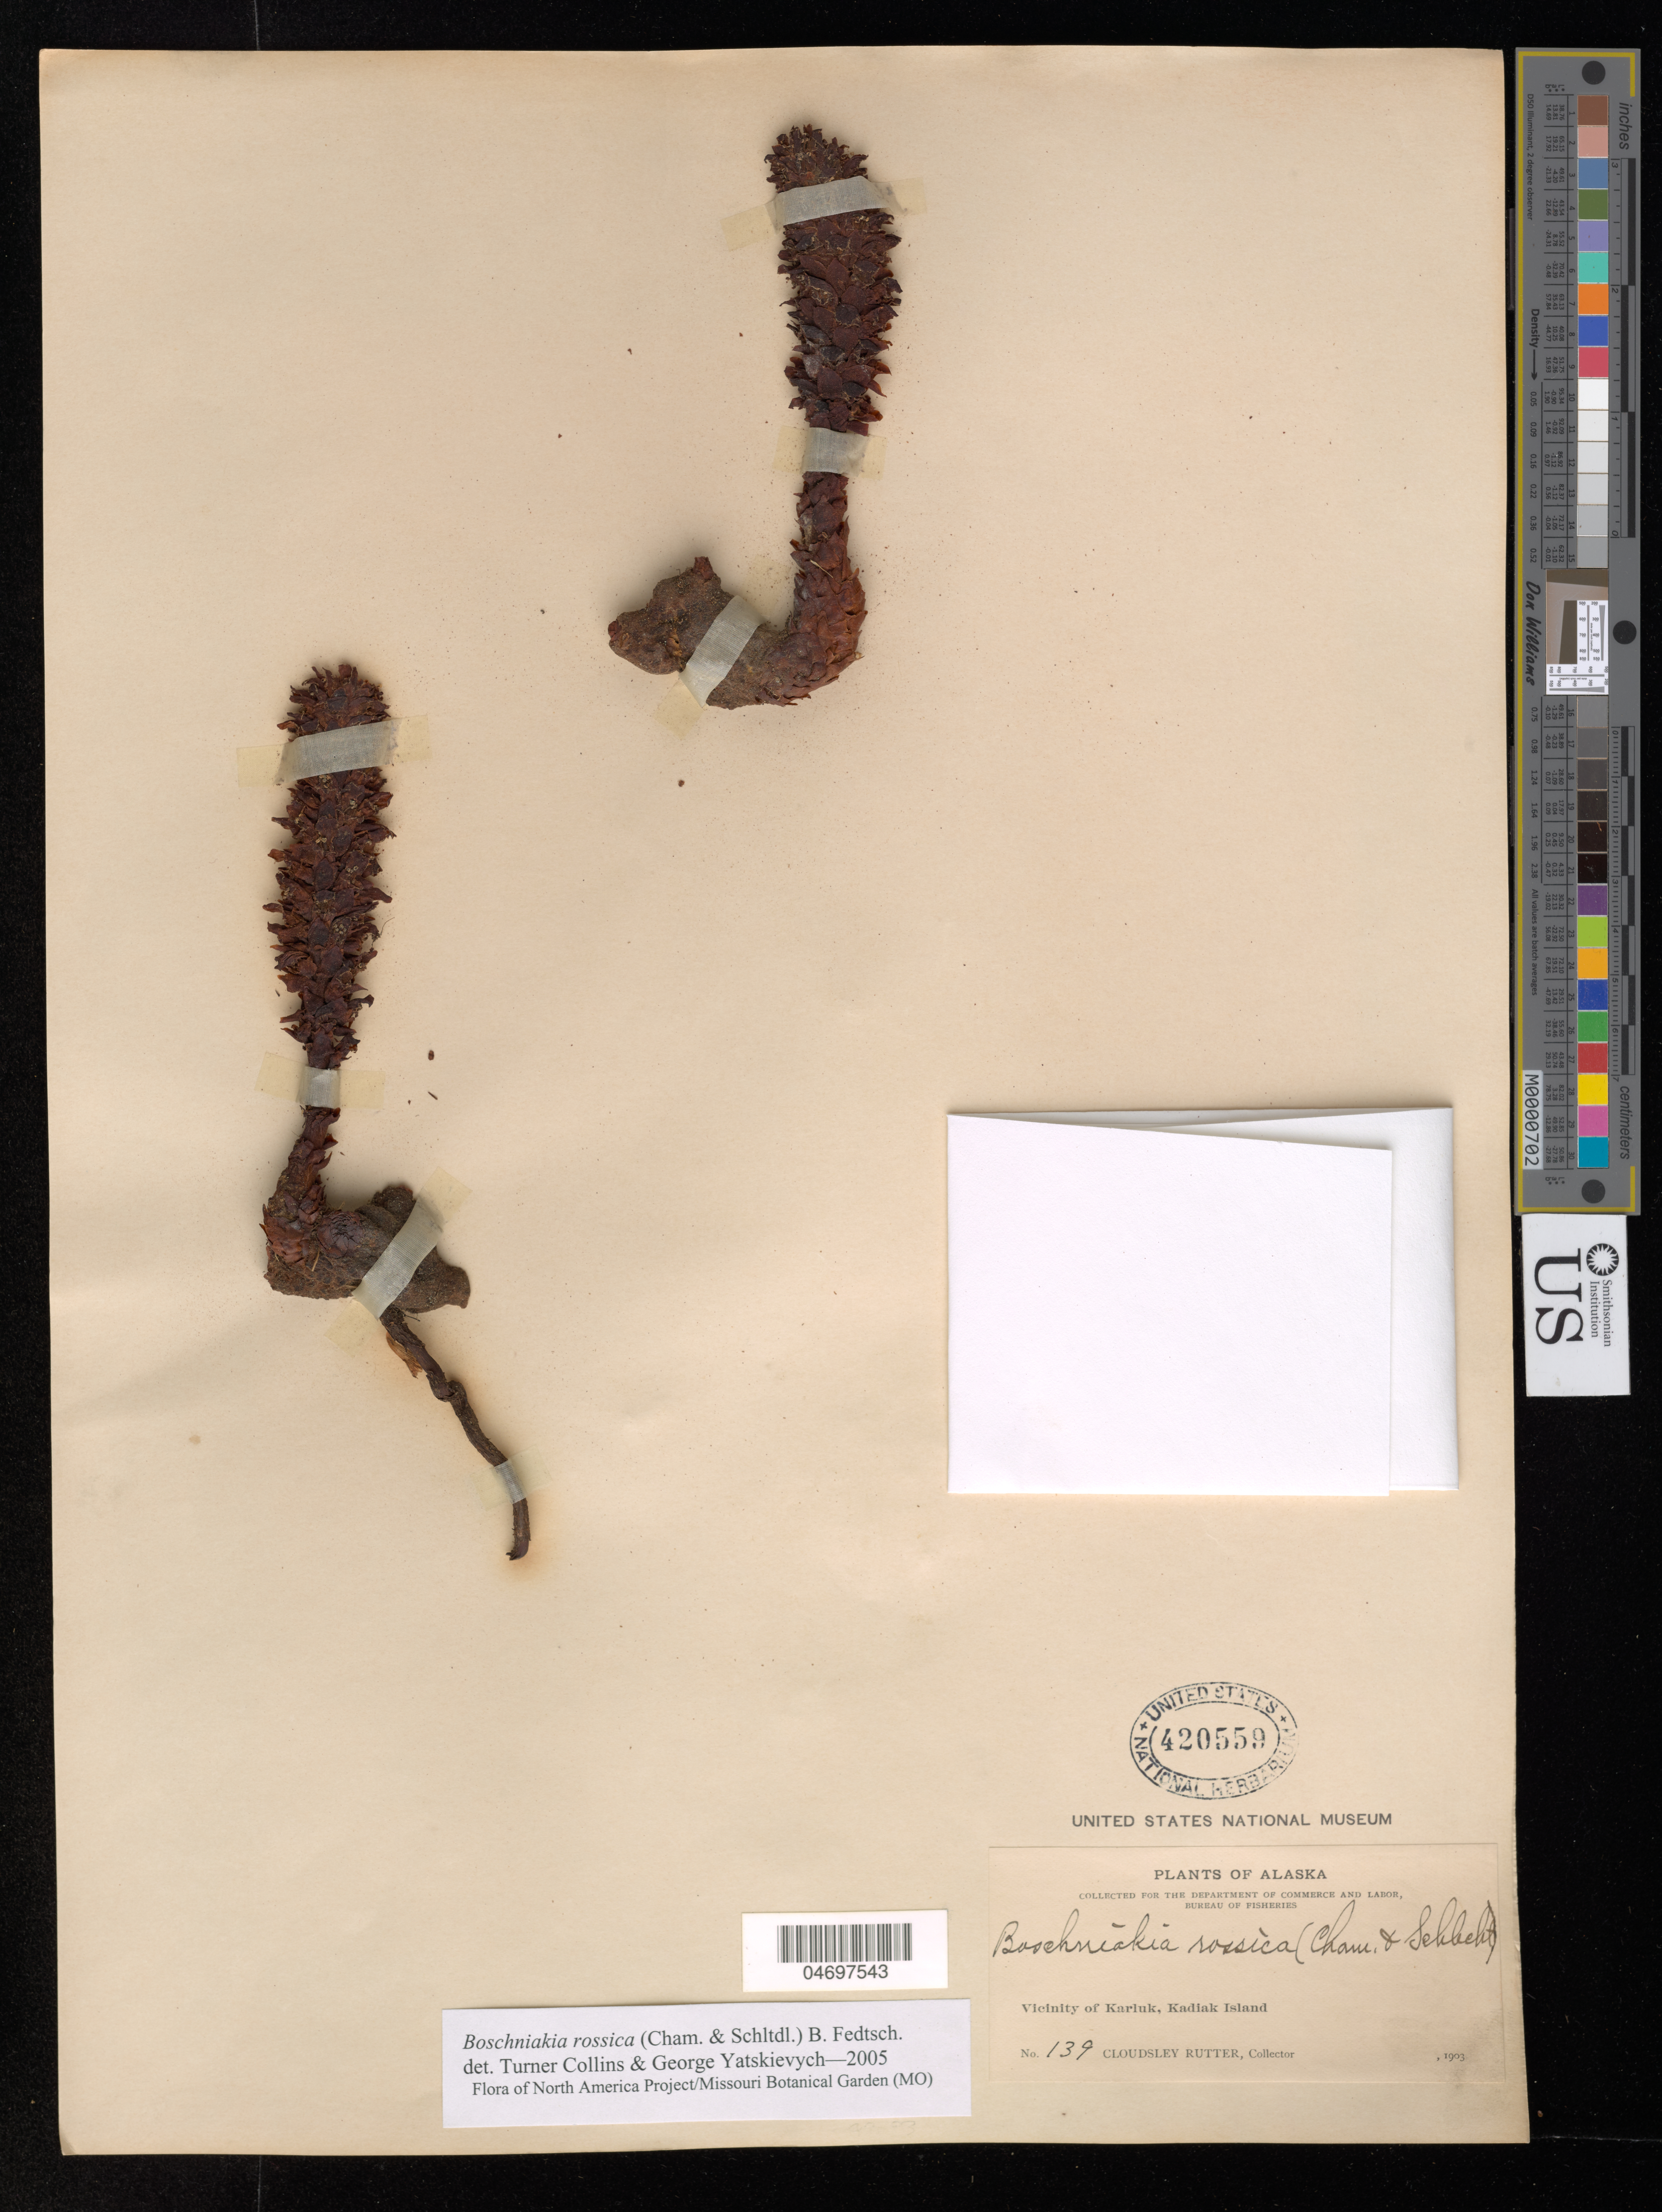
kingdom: Plantae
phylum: Tracheophyta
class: Magnoliopsida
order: Lamiales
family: Orobanchaceae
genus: Boschniakia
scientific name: Boschniakia rossica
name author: (Cham. & Schltdl.) B. Fedtsch.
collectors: C. Rutter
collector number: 139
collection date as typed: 1903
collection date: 1903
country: United States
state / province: Alaska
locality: Kadiak Island, Karluk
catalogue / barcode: US 420559